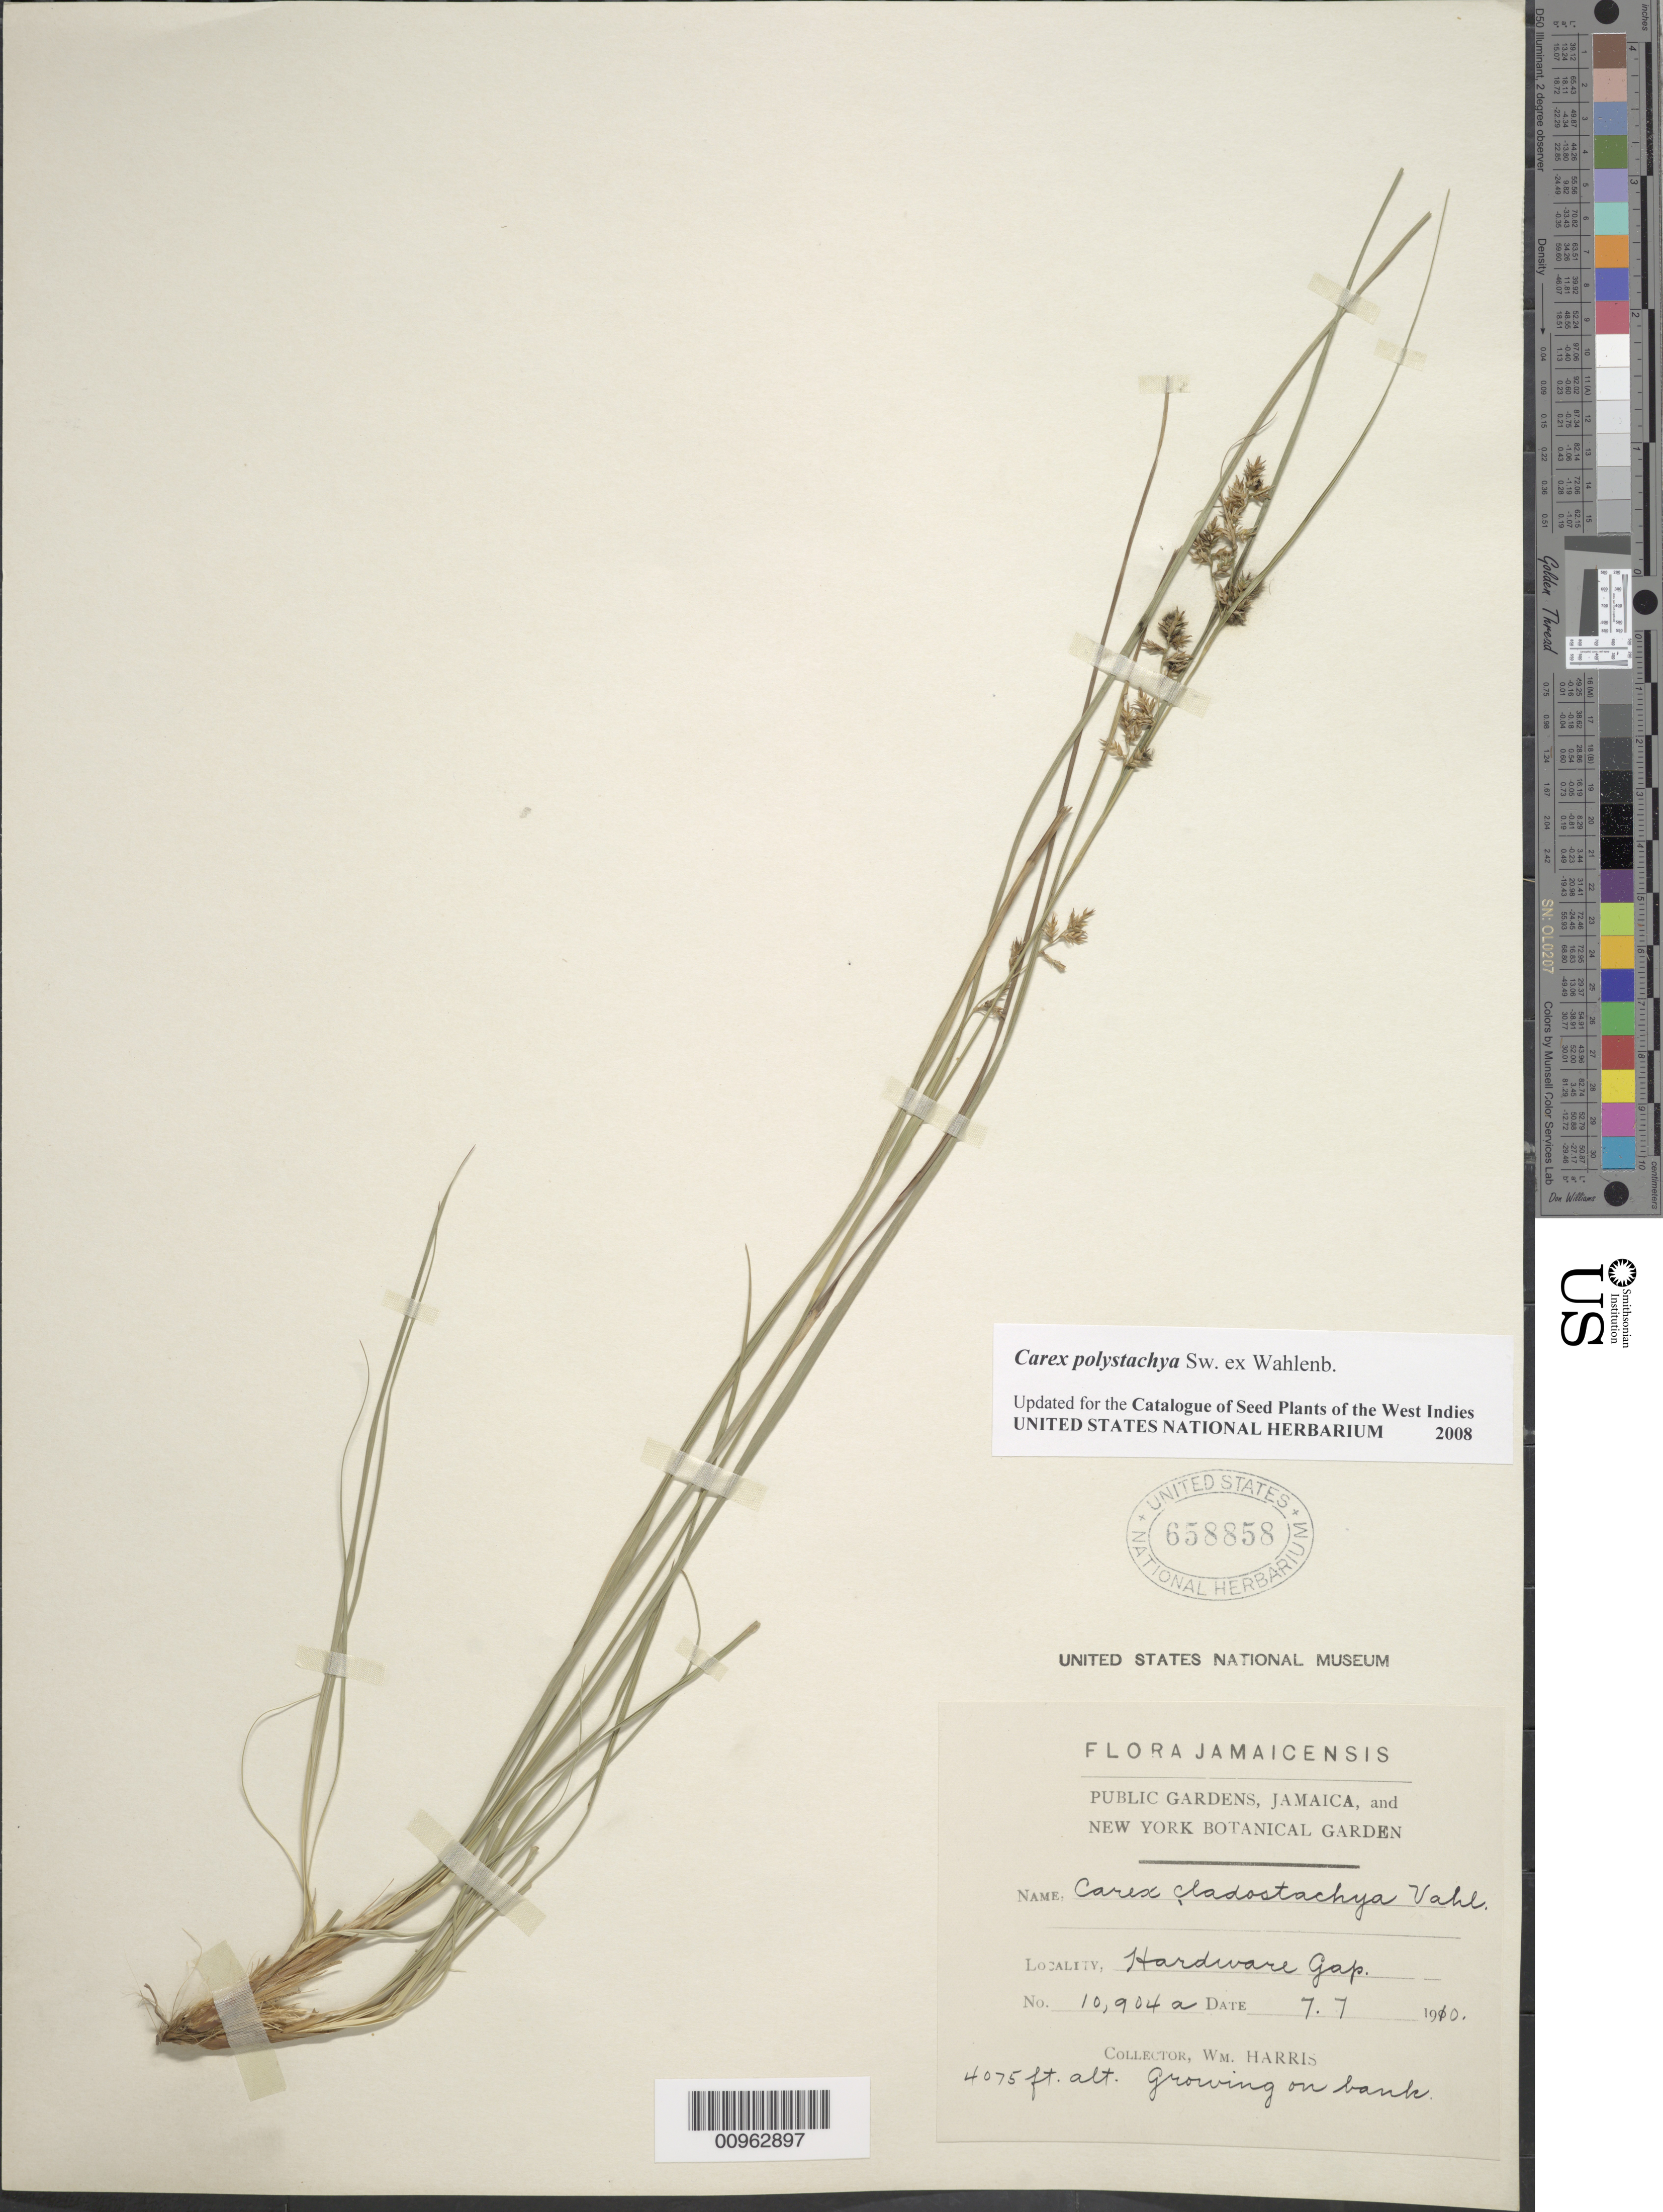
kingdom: Plantae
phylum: Tracheophyta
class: Liliopsida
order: Poales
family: Cyperaceae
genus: Carex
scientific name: Carex polystachya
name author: Sw. ex Wahlenb.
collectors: W. H. Harris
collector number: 10904A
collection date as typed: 07 Jul 1910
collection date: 1910-07-07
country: Jamaica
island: Jamaica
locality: Hardware Gap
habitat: Growing on bank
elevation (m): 1242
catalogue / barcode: US 658858